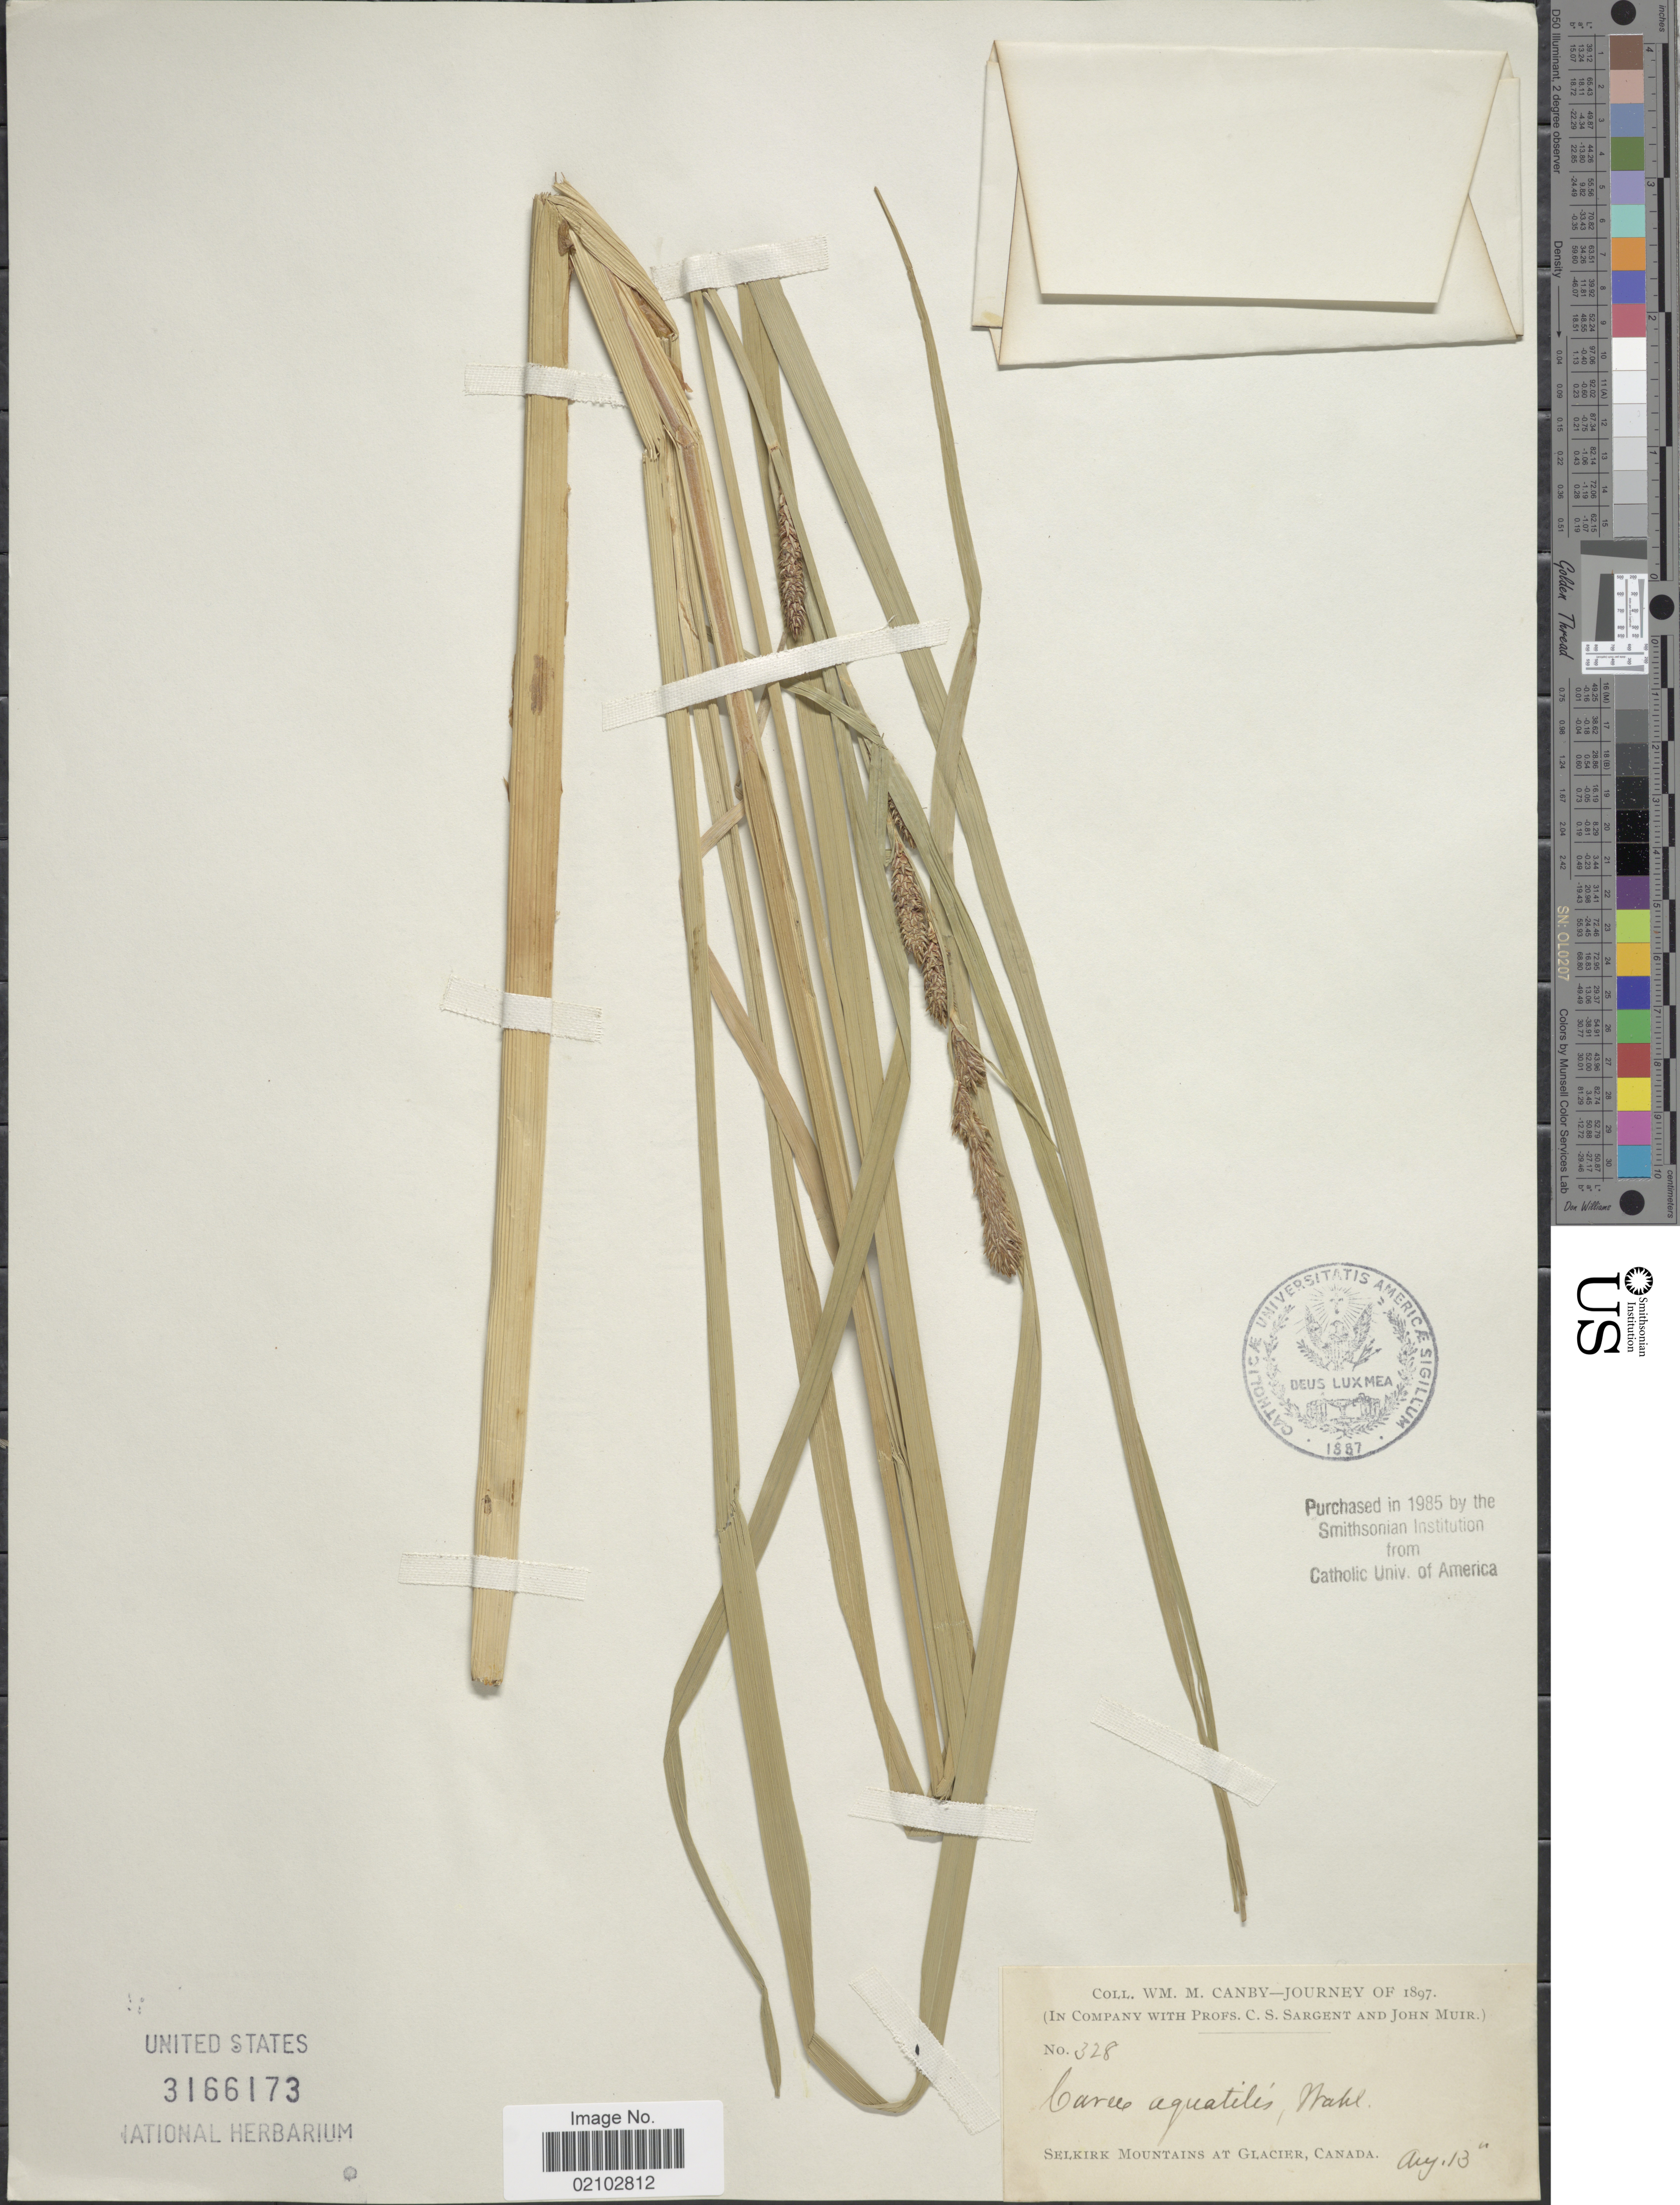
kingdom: Plantae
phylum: Tracheophyta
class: Liliopsida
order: Poales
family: Cyperaceae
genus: Carex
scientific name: Carex aquatilis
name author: Wahlenb.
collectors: W. M. Canby, C. S. Sargent & J. Muir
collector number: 328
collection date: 1897-08-13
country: Canada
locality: Selkirk Mountains at Glacier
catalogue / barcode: US 3166173